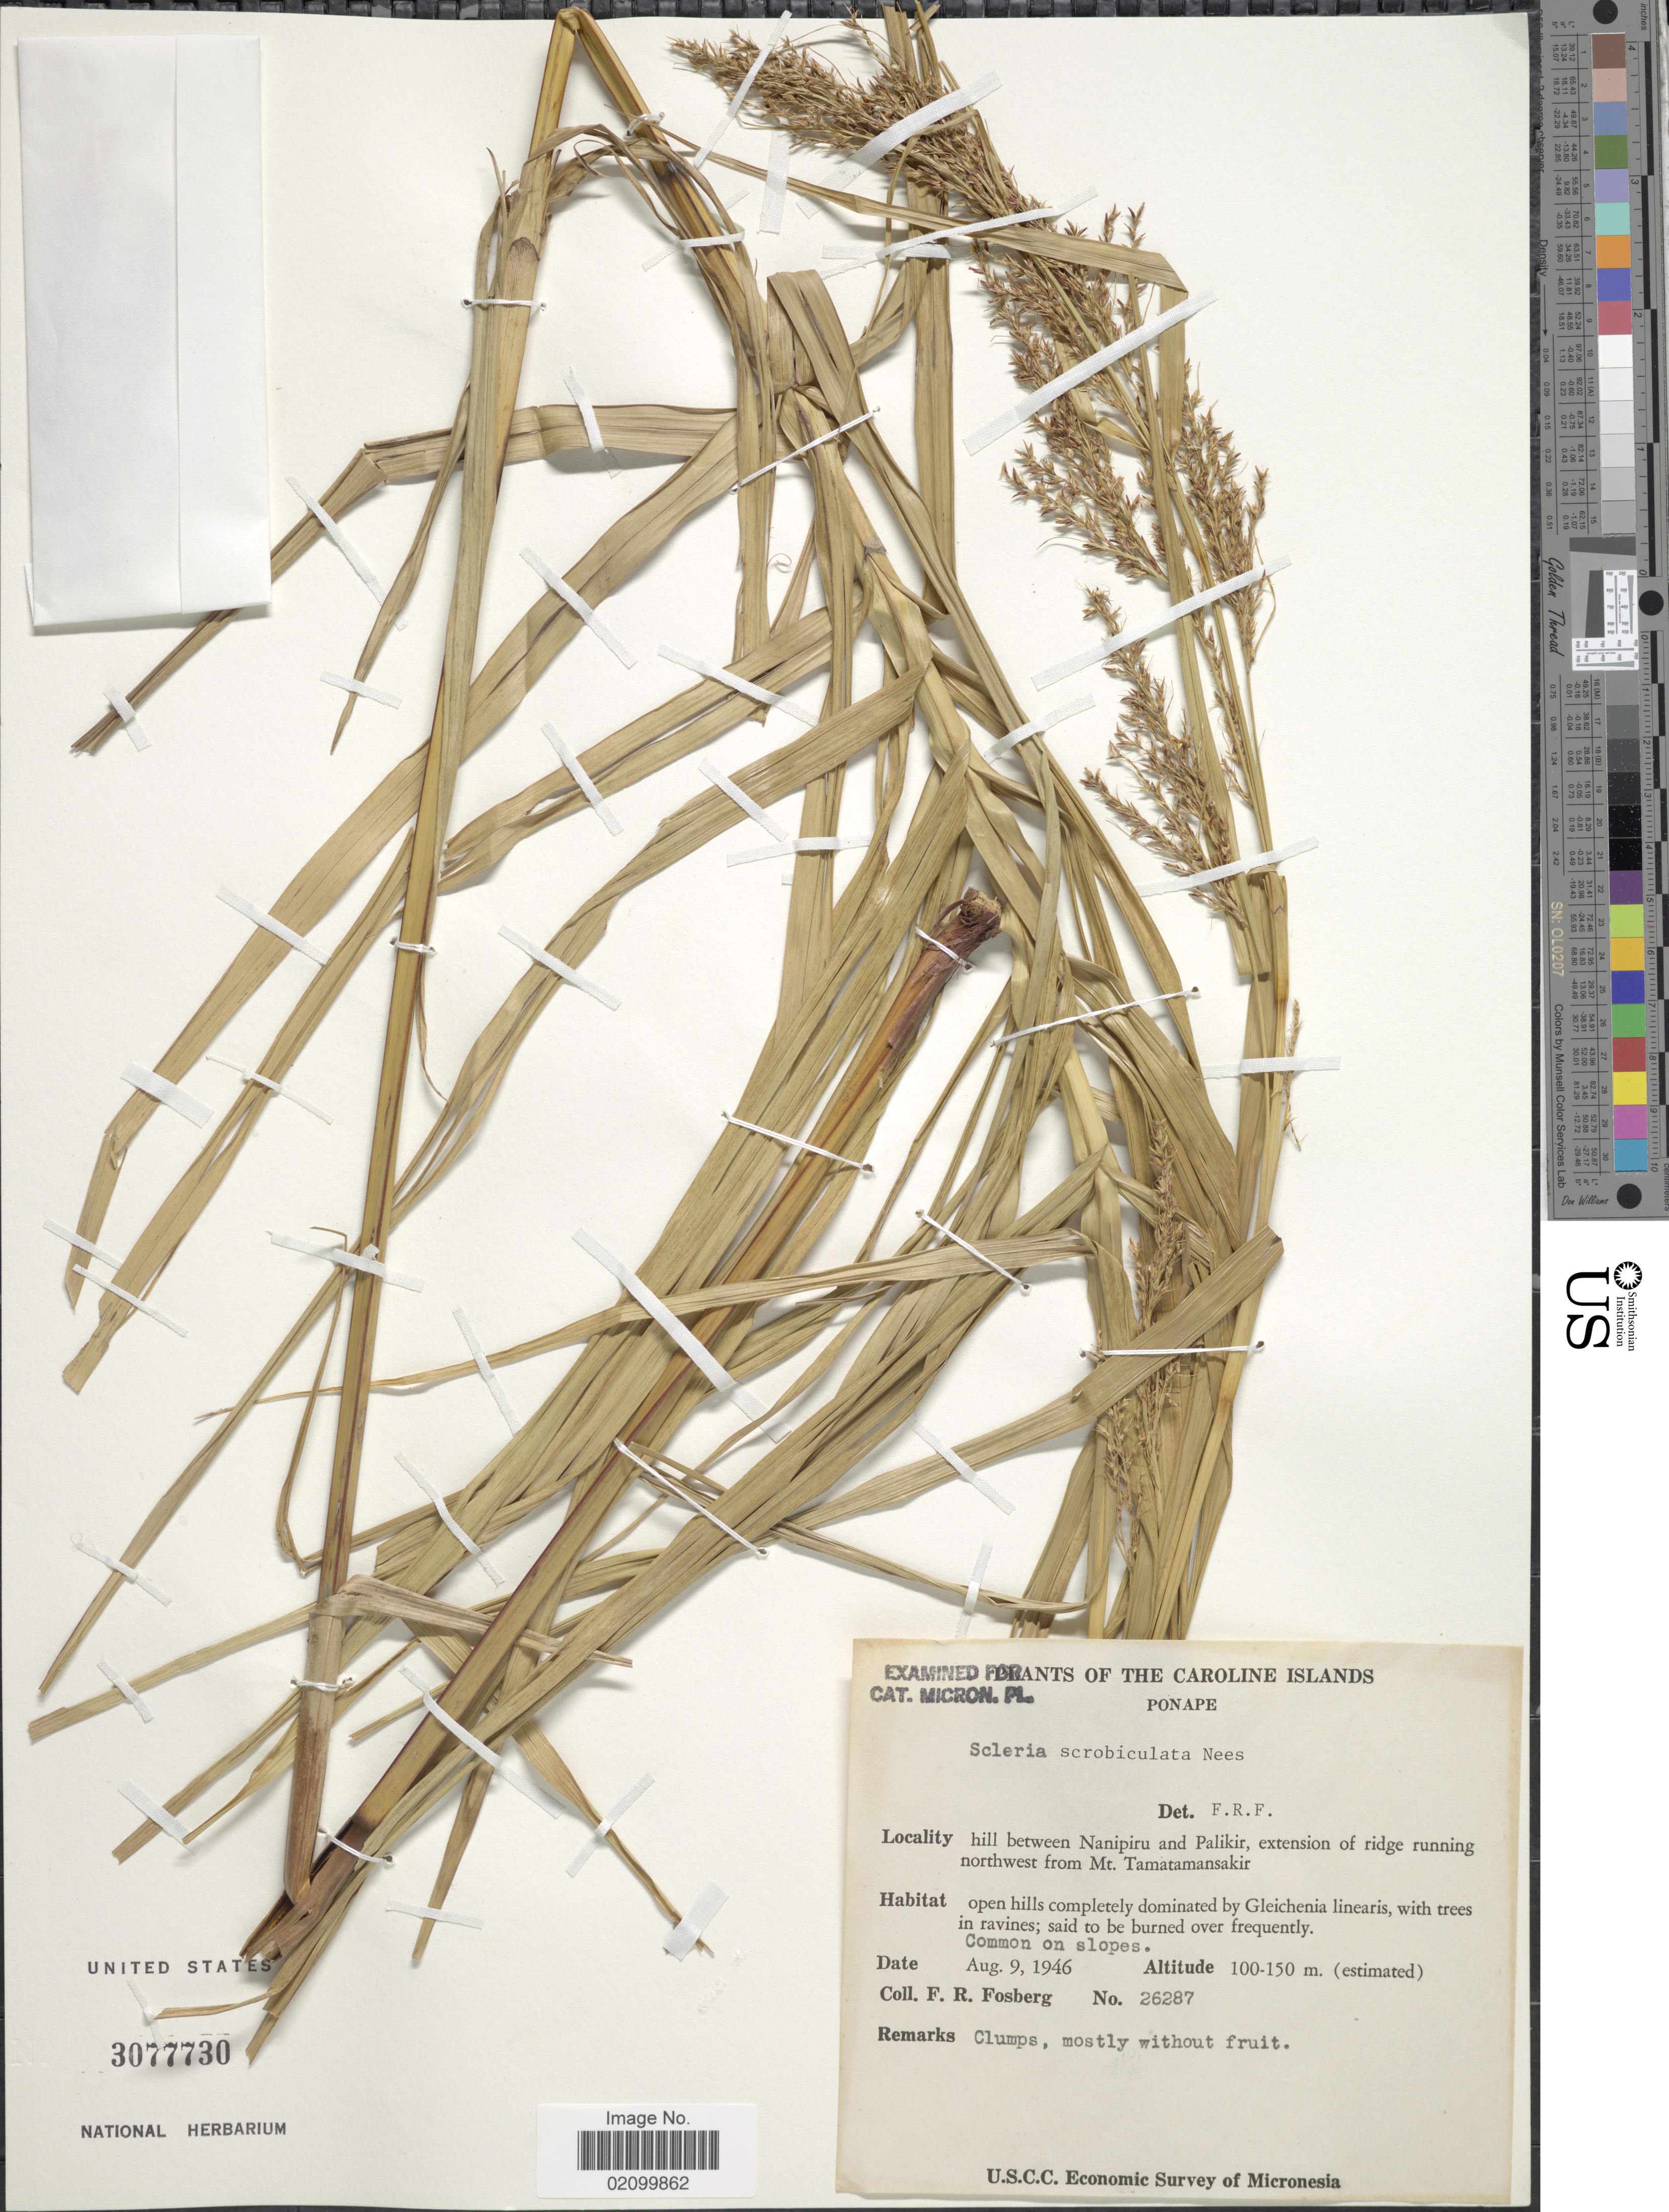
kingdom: Plantae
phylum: Tracheophyta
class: Liliopsida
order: Poales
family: Cyperaceae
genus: Scleria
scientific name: Scleria scrobiculata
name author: Nees & Meyen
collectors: F. R. Fosberg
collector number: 26287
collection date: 1946-08-09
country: Micronesia, Federated States of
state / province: Pohnpei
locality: Caroline Islands, Ponape, hill between Nanipiru and Palikir, extension of ridge running northwest from Mt. Tamaramansakir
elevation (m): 100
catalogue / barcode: US 3077730